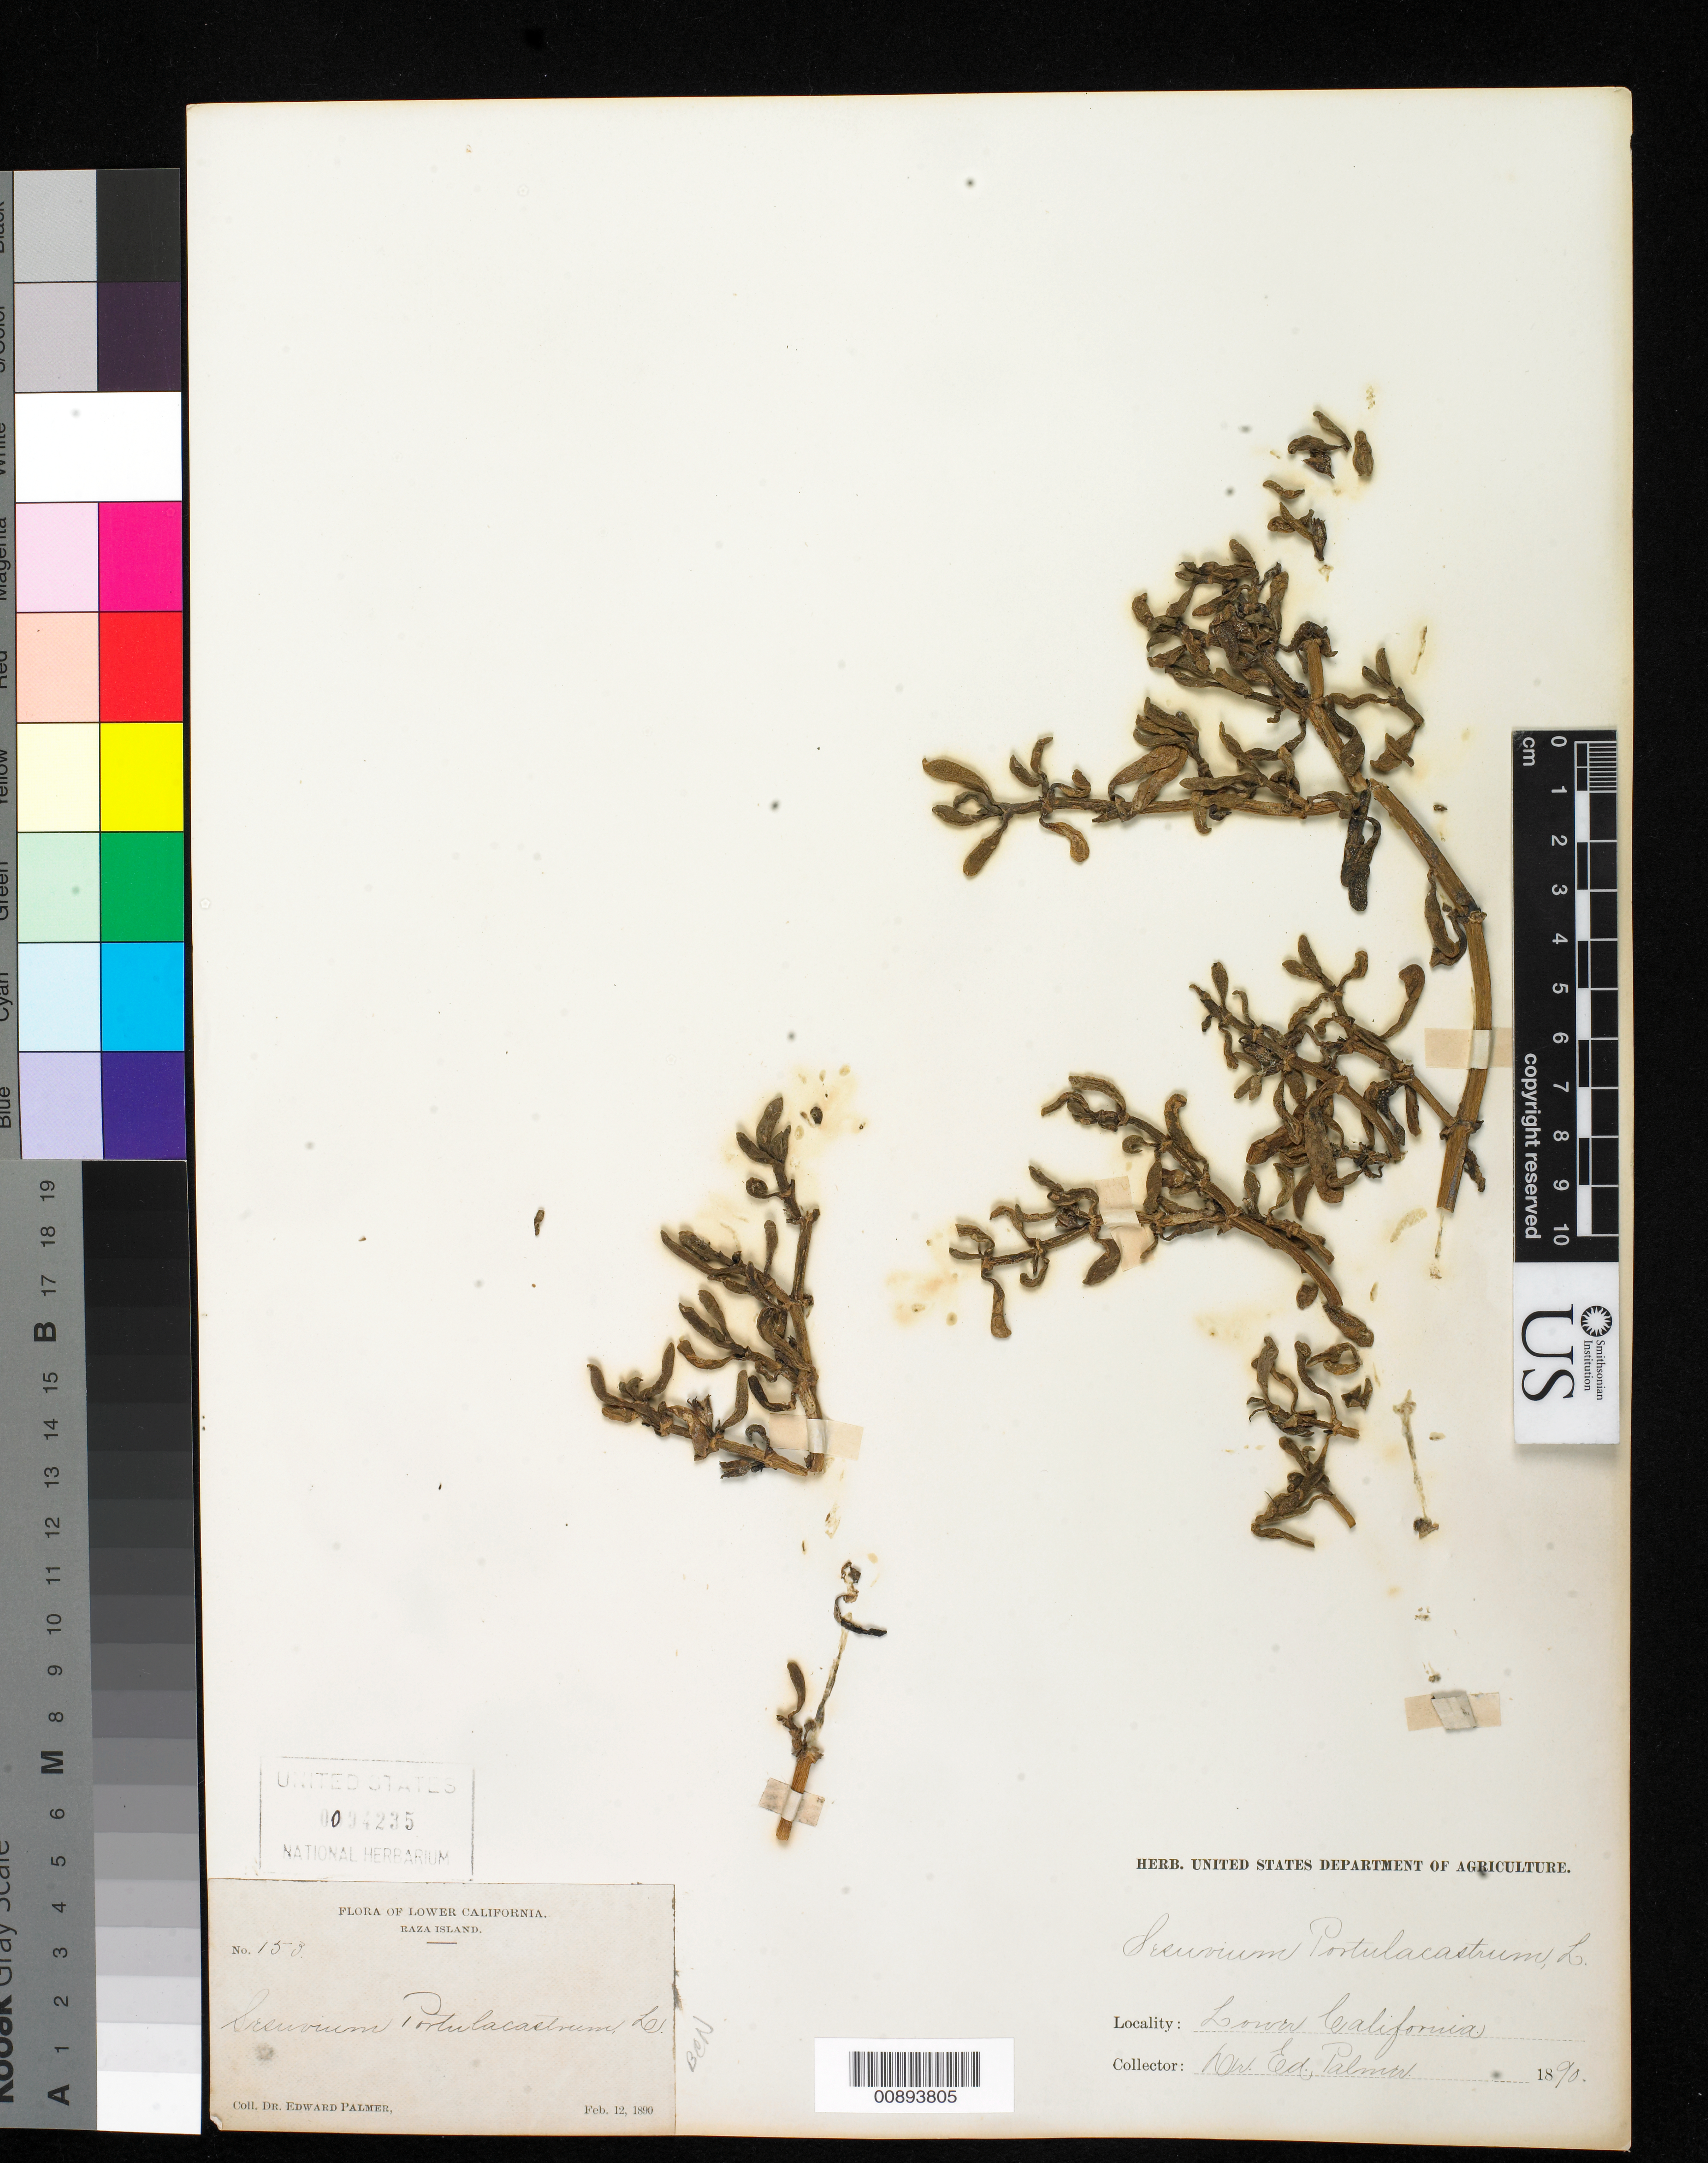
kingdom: Plantae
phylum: Tracheophyta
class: Magnoliopsida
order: Caryophyllales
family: Aizoaceae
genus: Sesuvium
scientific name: Sesuvium portulacastrum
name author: (L.) L.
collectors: E. Palmer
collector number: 153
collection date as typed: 12 Feb 1890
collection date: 1890-02-12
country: Mexico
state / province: Baja California Norte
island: Raza I.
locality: Raza Island, Baja California.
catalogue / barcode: US 94235